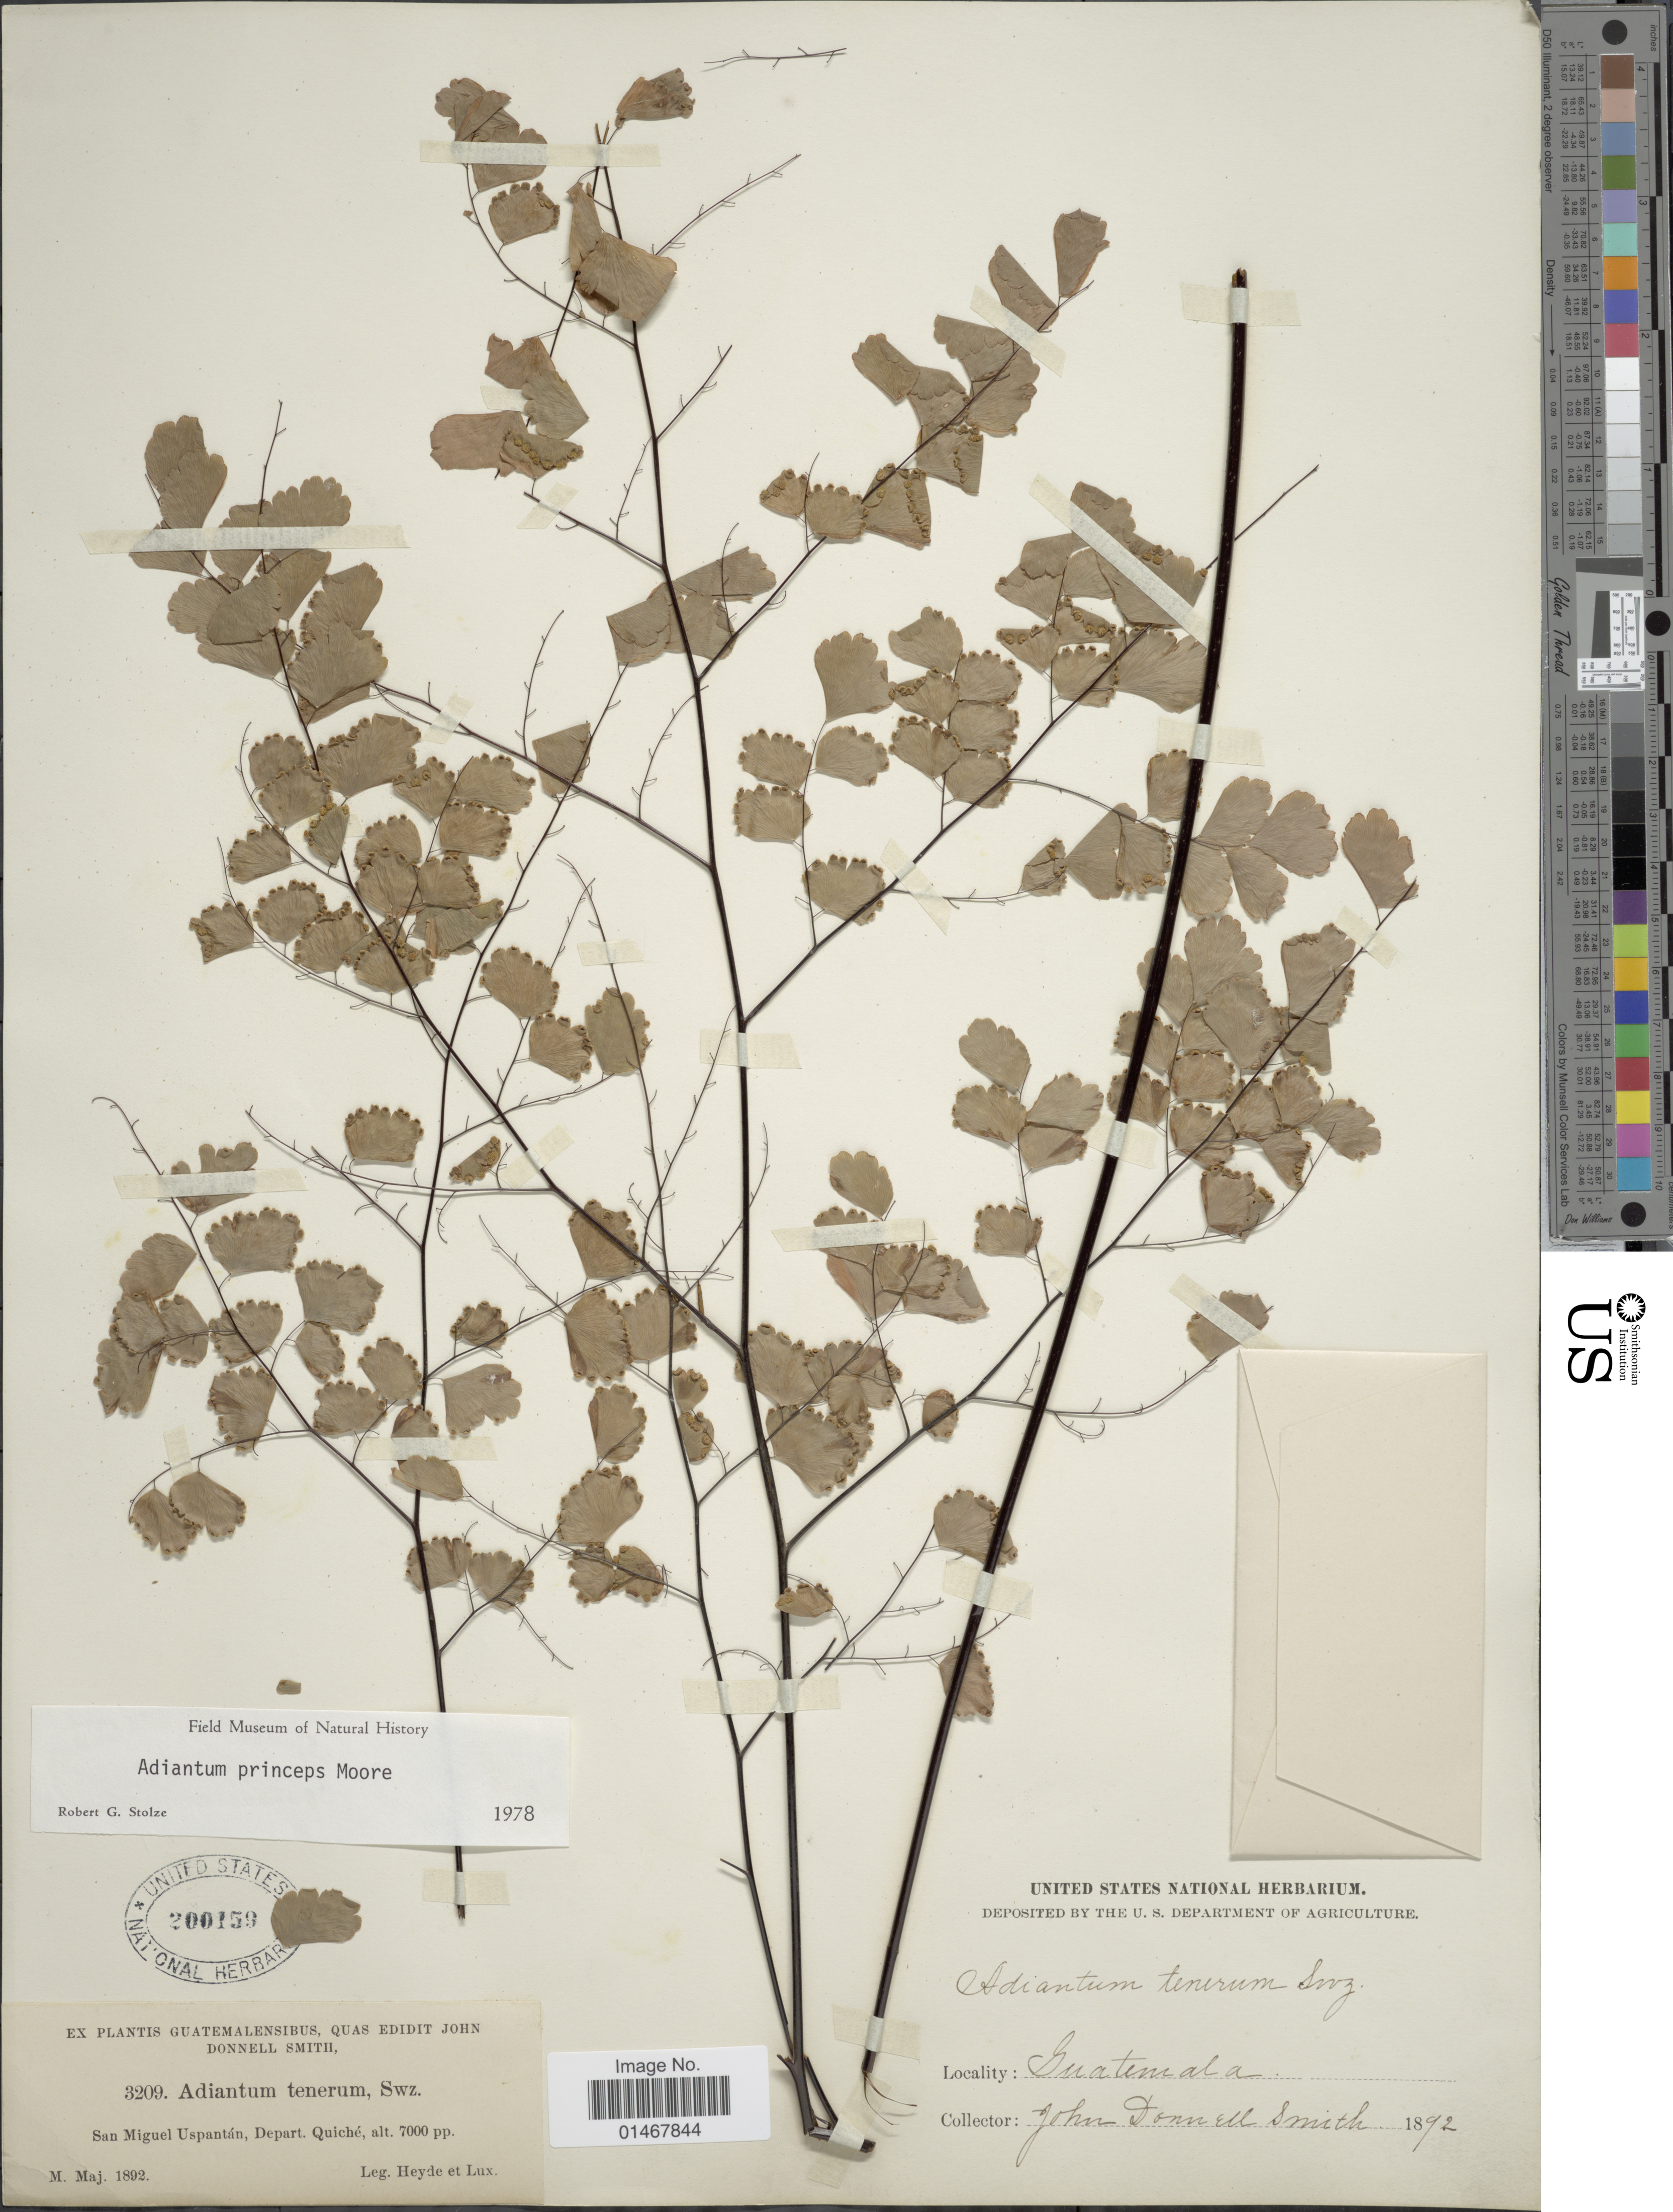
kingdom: Plantae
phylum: Tracheophyta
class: Polypodiopsida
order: Polypodiales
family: Pteridaceae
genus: Adiantum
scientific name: Adiantum princeps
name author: T. Moore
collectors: Heyde & Lux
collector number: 3209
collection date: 1892-05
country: Guatemala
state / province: El Quiché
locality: San Miguel Uspantán, Depart. Quiché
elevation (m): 2134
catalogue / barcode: US 200159